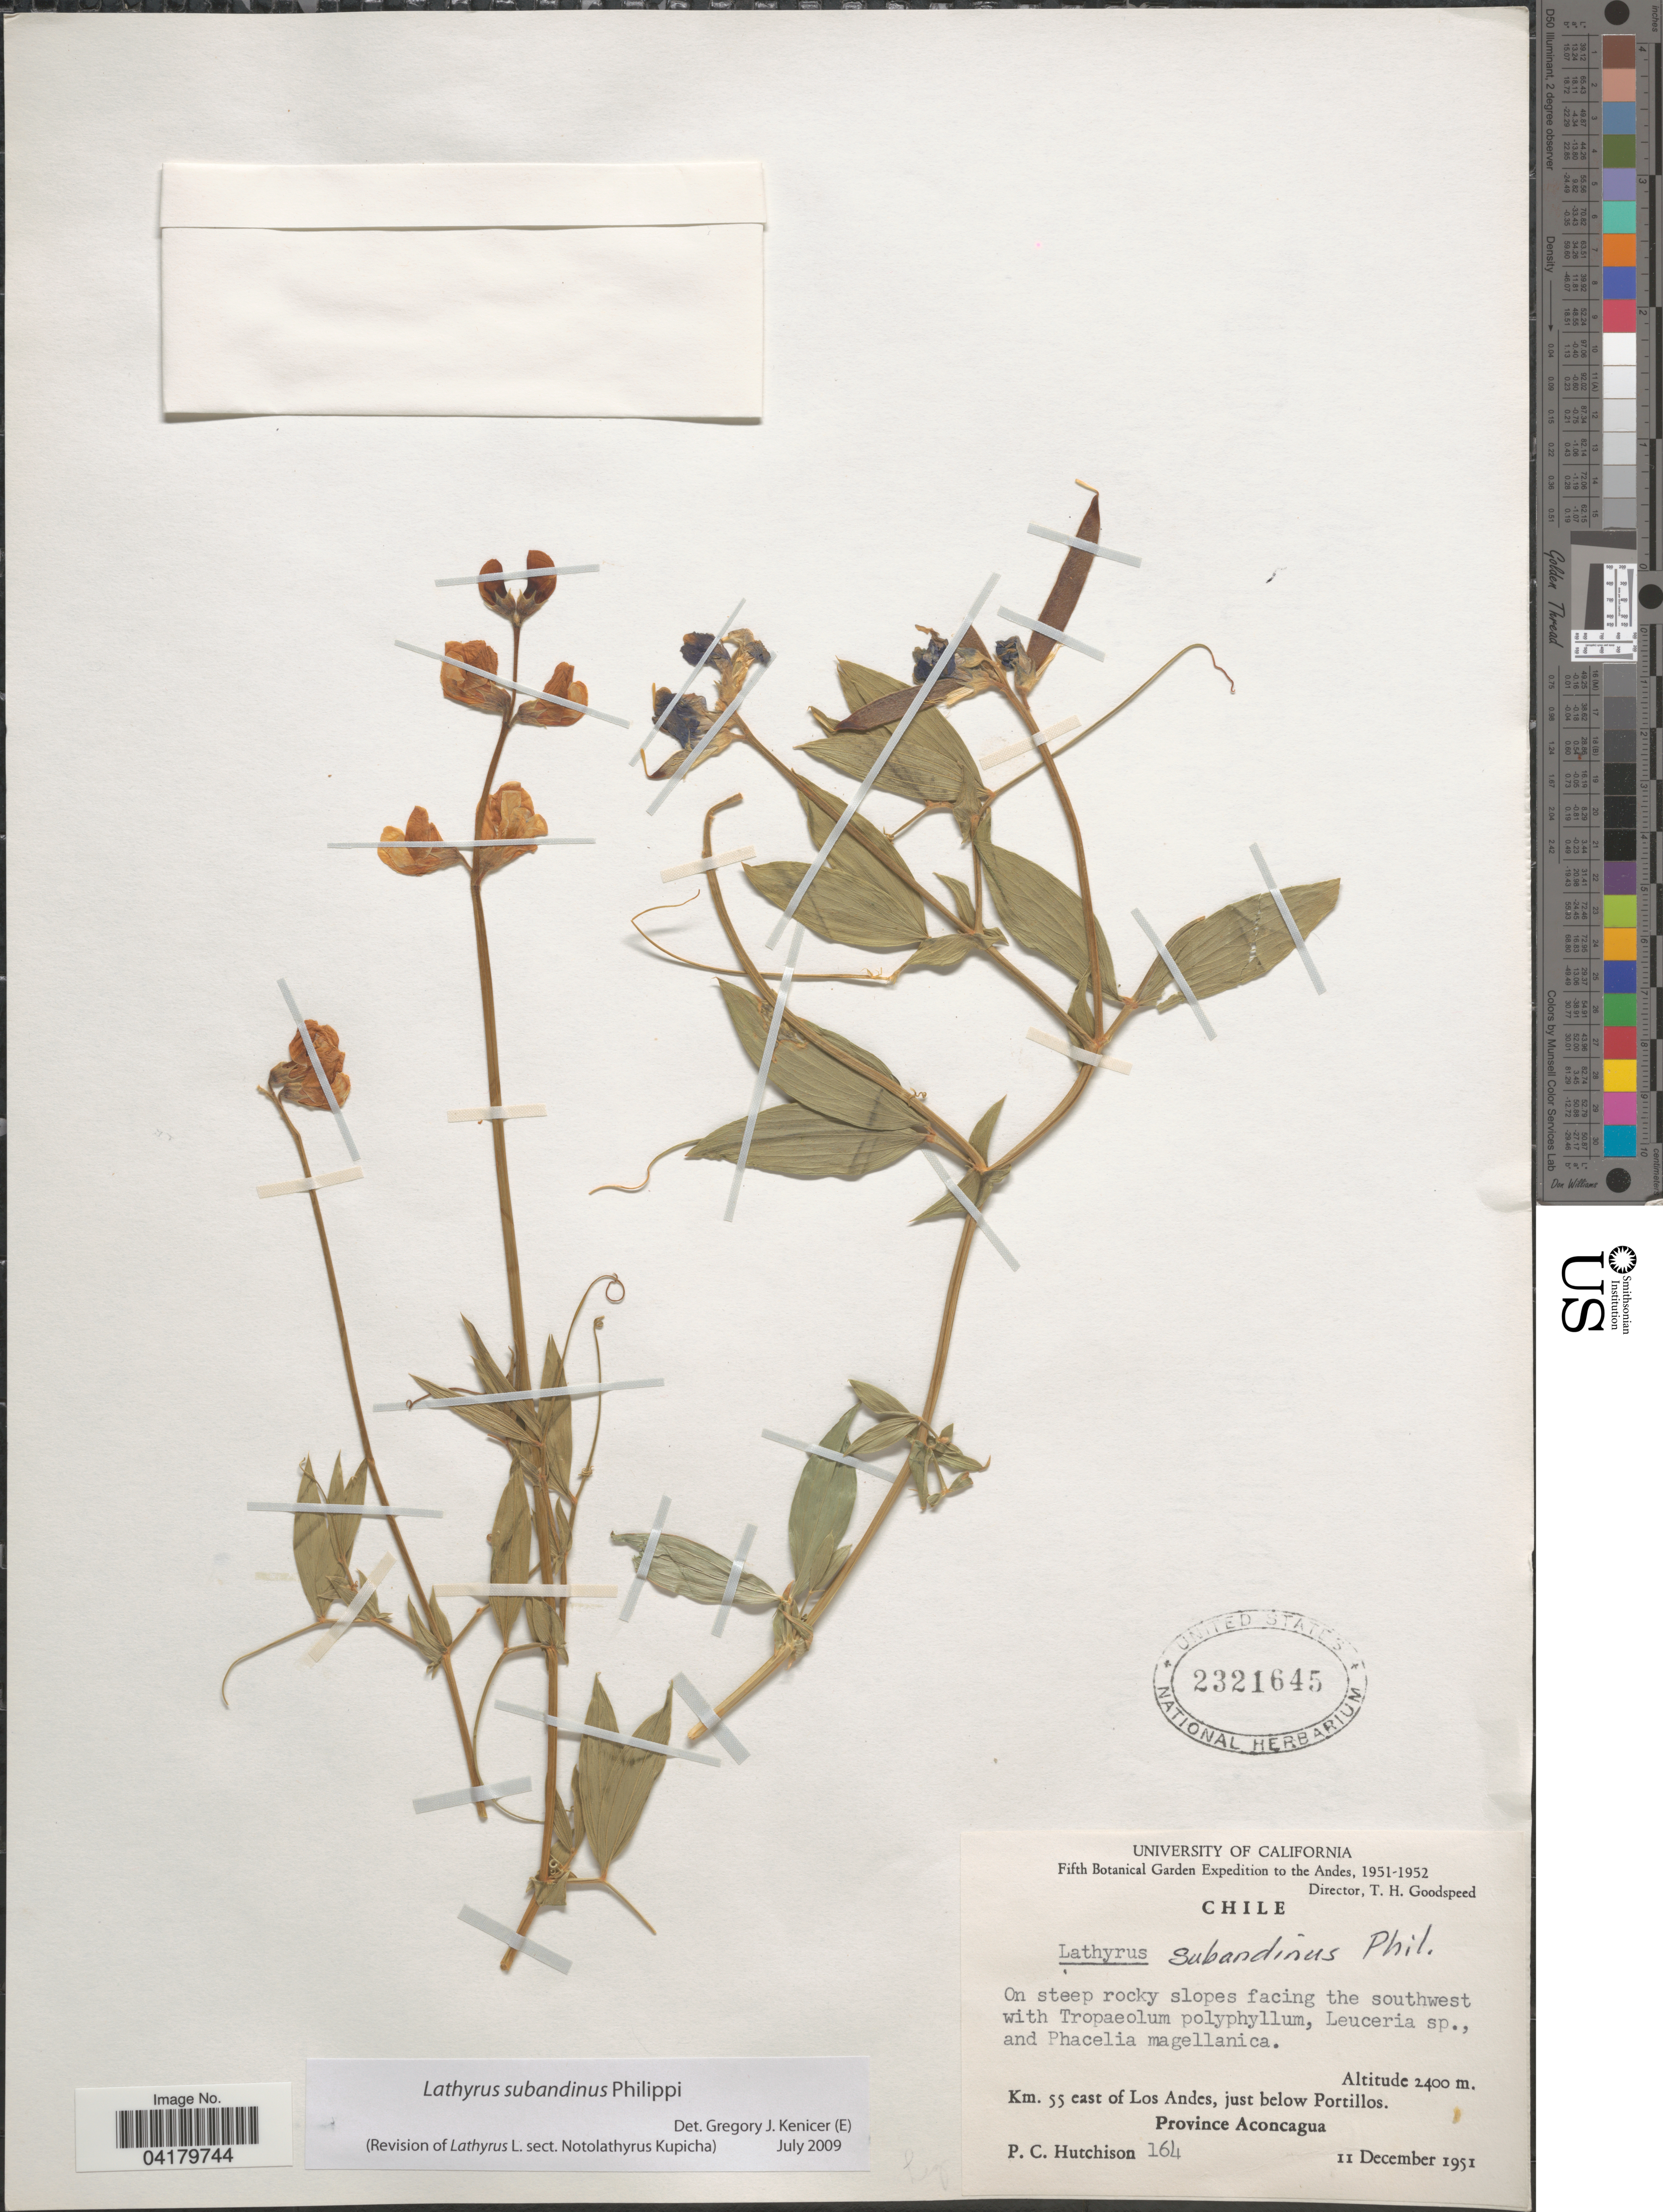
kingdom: Plantae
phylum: Tracheophyta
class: Magnoliopsida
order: Fabales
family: Fabaceae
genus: Lathyrus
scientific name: Lathyrus subandinus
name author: Phil.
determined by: Kenicer, Gregory J.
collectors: P. C. Hutchison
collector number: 164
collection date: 1951-12-11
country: Chile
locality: Fifth Botanical Garden Expedition to the Andes, 1951-1952. Km. 55 east of Los Andes, just below Portillos. Province Aconcagua.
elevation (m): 2400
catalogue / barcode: US 2321645